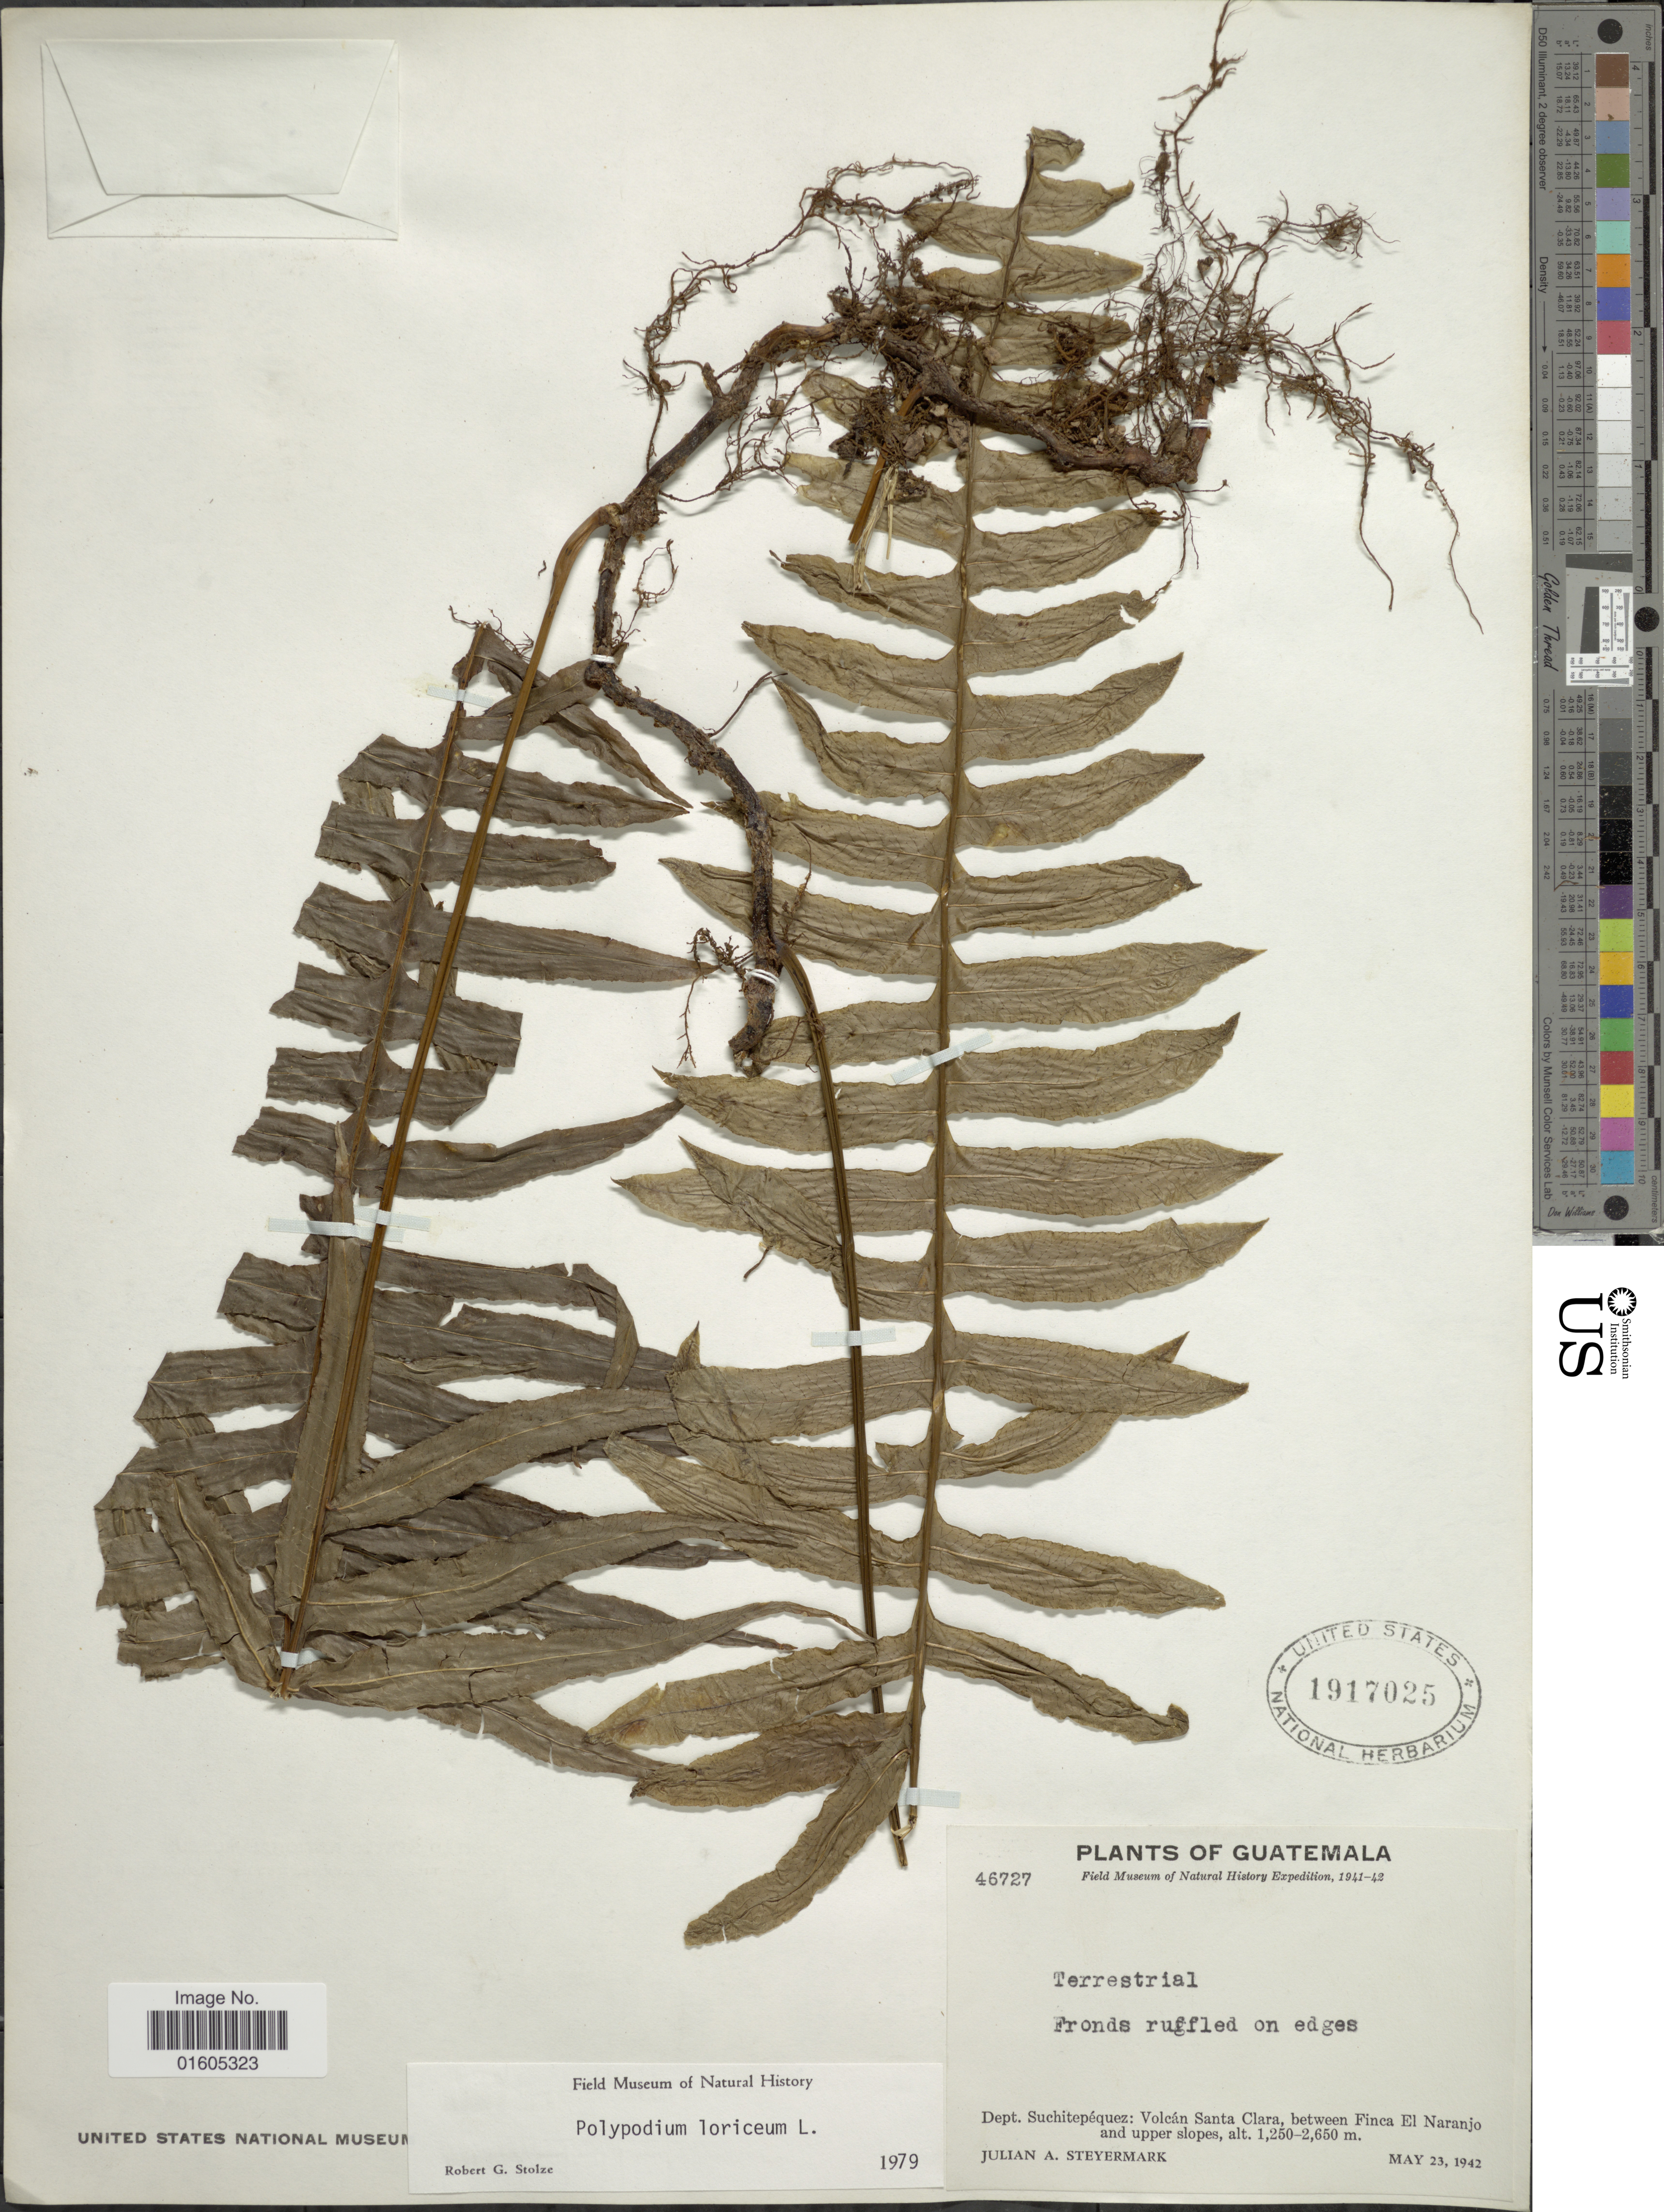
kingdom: Plantae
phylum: Tracheophyta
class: Polypodiopsida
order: Polypodiales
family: Polypodiaceae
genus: Serpocaulon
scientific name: Serpocaulon loriceum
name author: (L.) A.R. Sm.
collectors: J. Steyermark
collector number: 46727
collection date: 1942-05-23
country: Guatemala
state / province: Suchitepéquez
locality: Dept. Suchitepéquez: Volcán Santa Clara, between Finca El Naranjo and upper slopes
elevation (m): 1250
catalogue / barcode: US 1917025